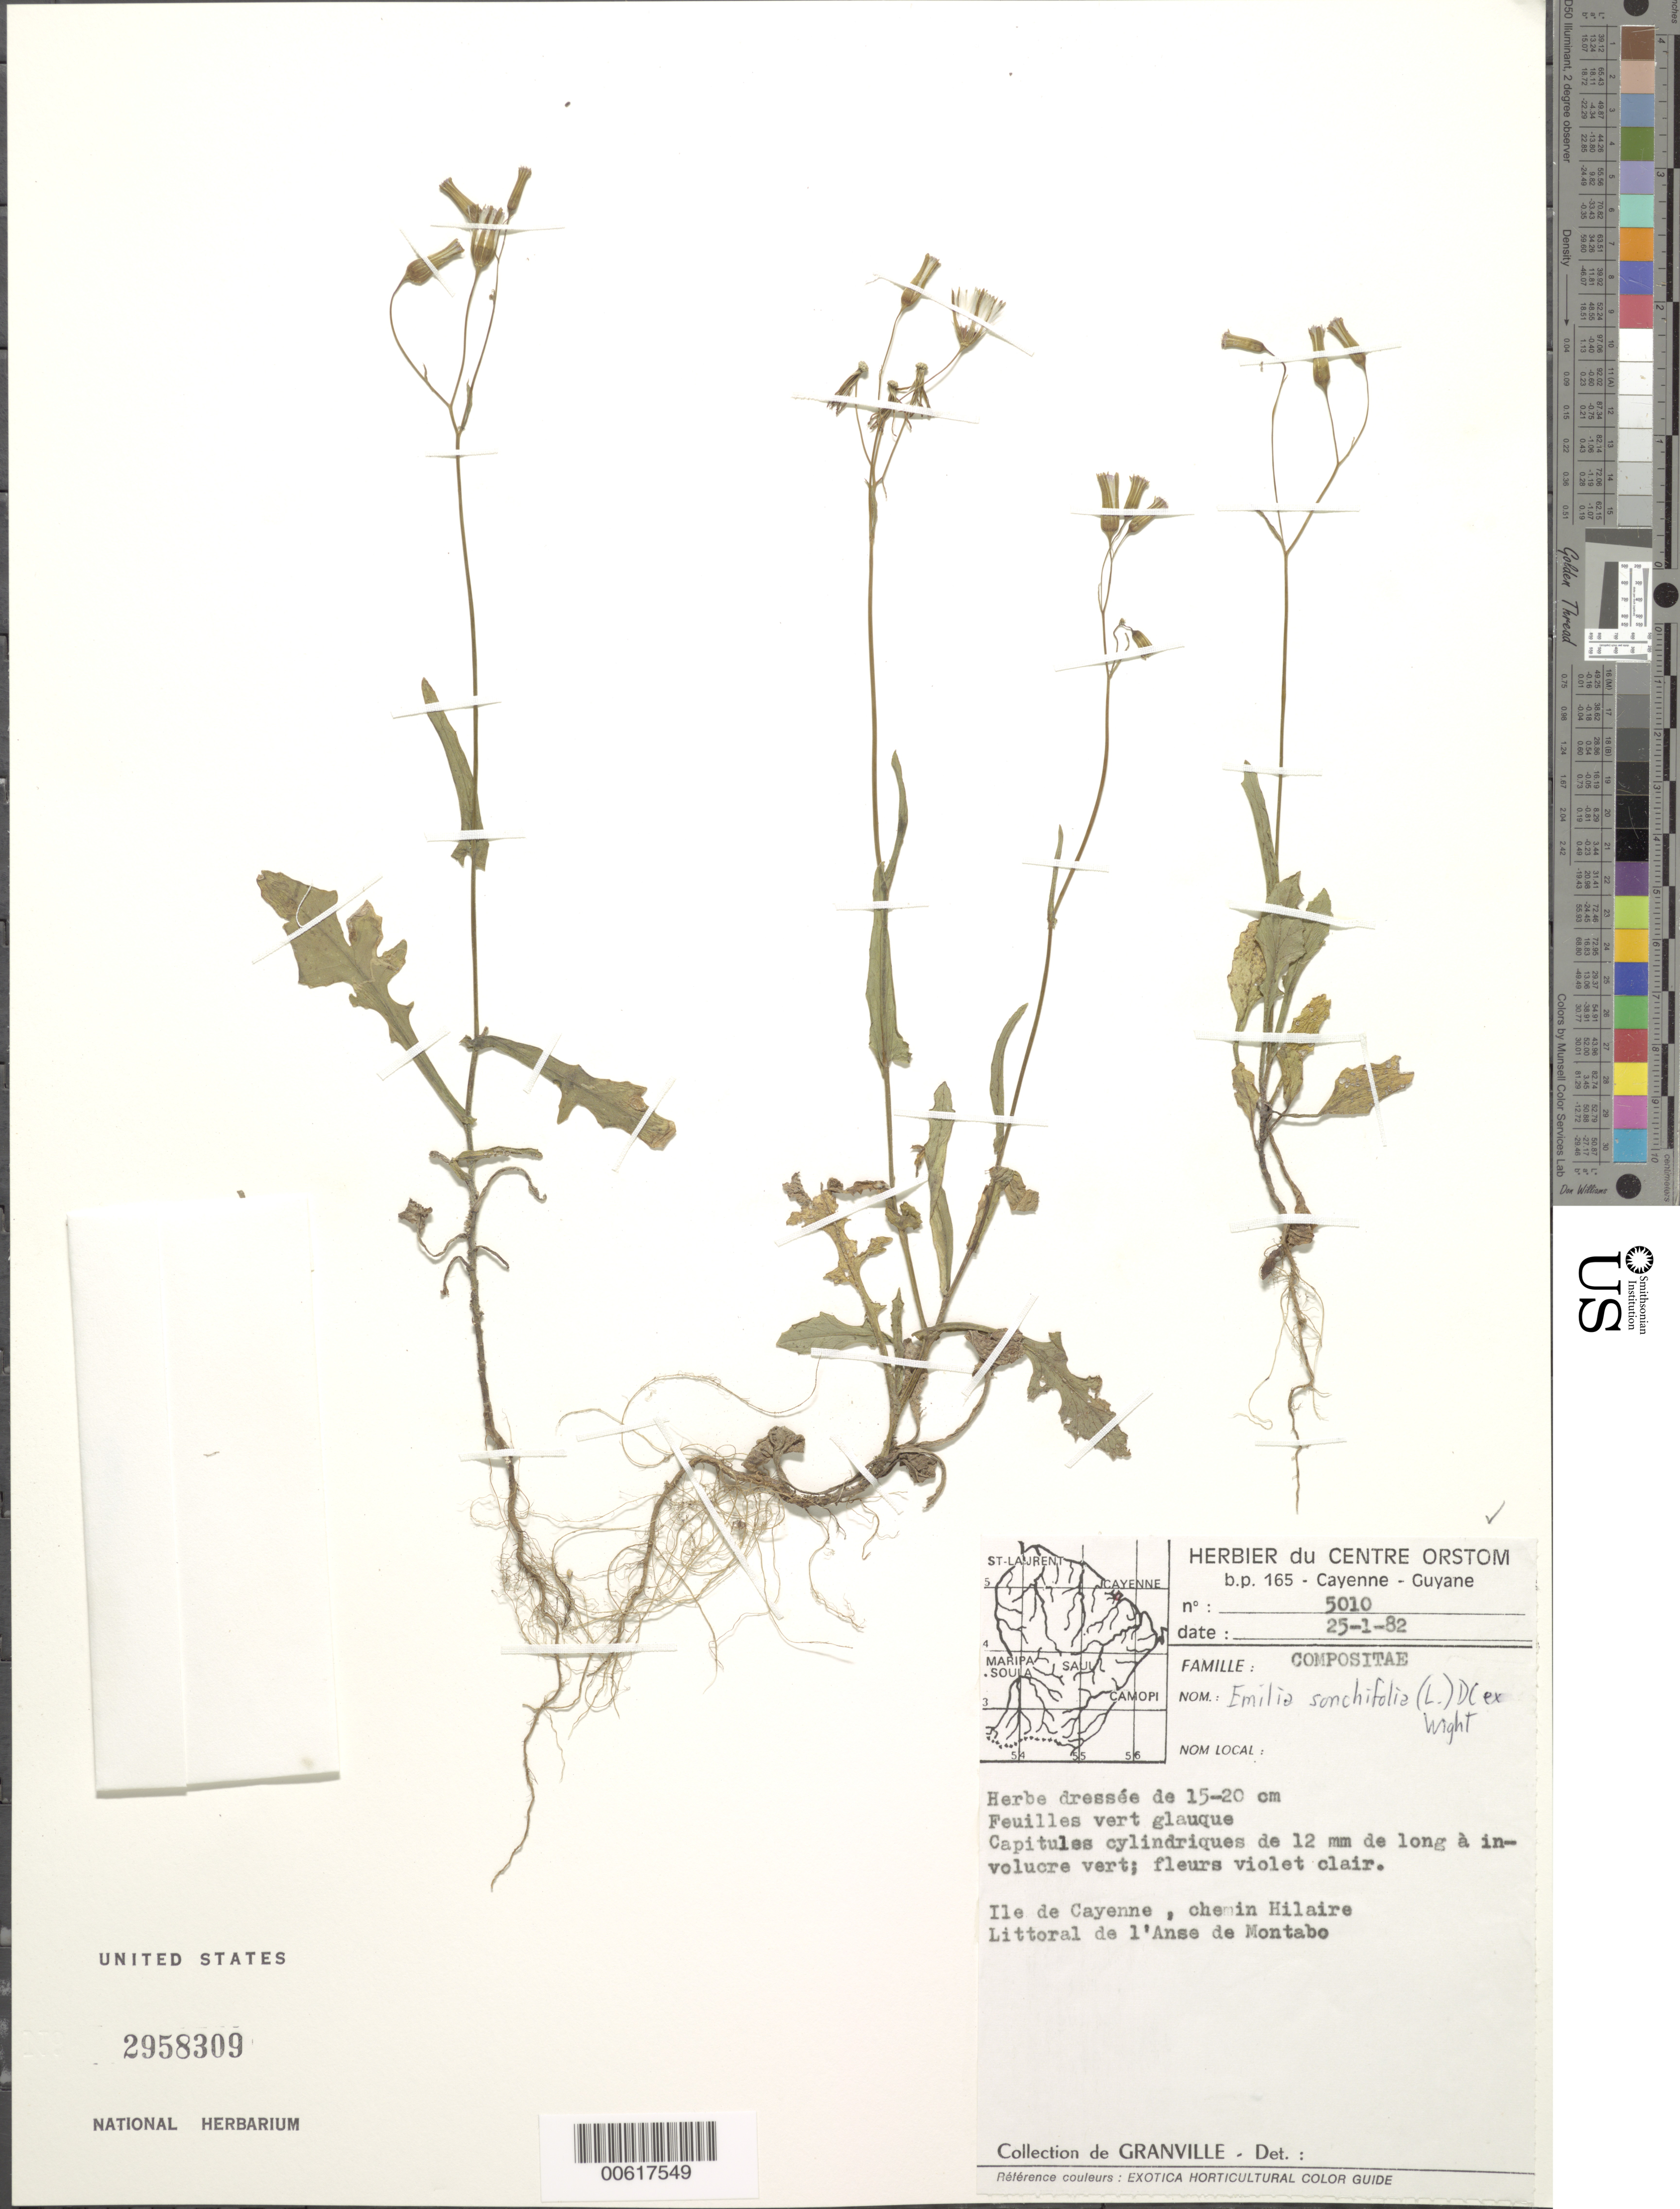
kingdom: Plantae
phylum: Tracheophyta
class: Magnoliopsida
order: Asterales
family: Asteraceae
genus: Emilia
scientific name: Emilia sonchifolia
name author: (L.) DC.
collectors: J.-J. de Granville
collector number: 5010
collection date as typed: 25-Jan-82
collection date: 1982-01-25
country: French Guiana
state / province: Cayenne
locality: Cayenne, Anse de Montabo, chemin Hilaire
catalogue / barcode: US 2958309